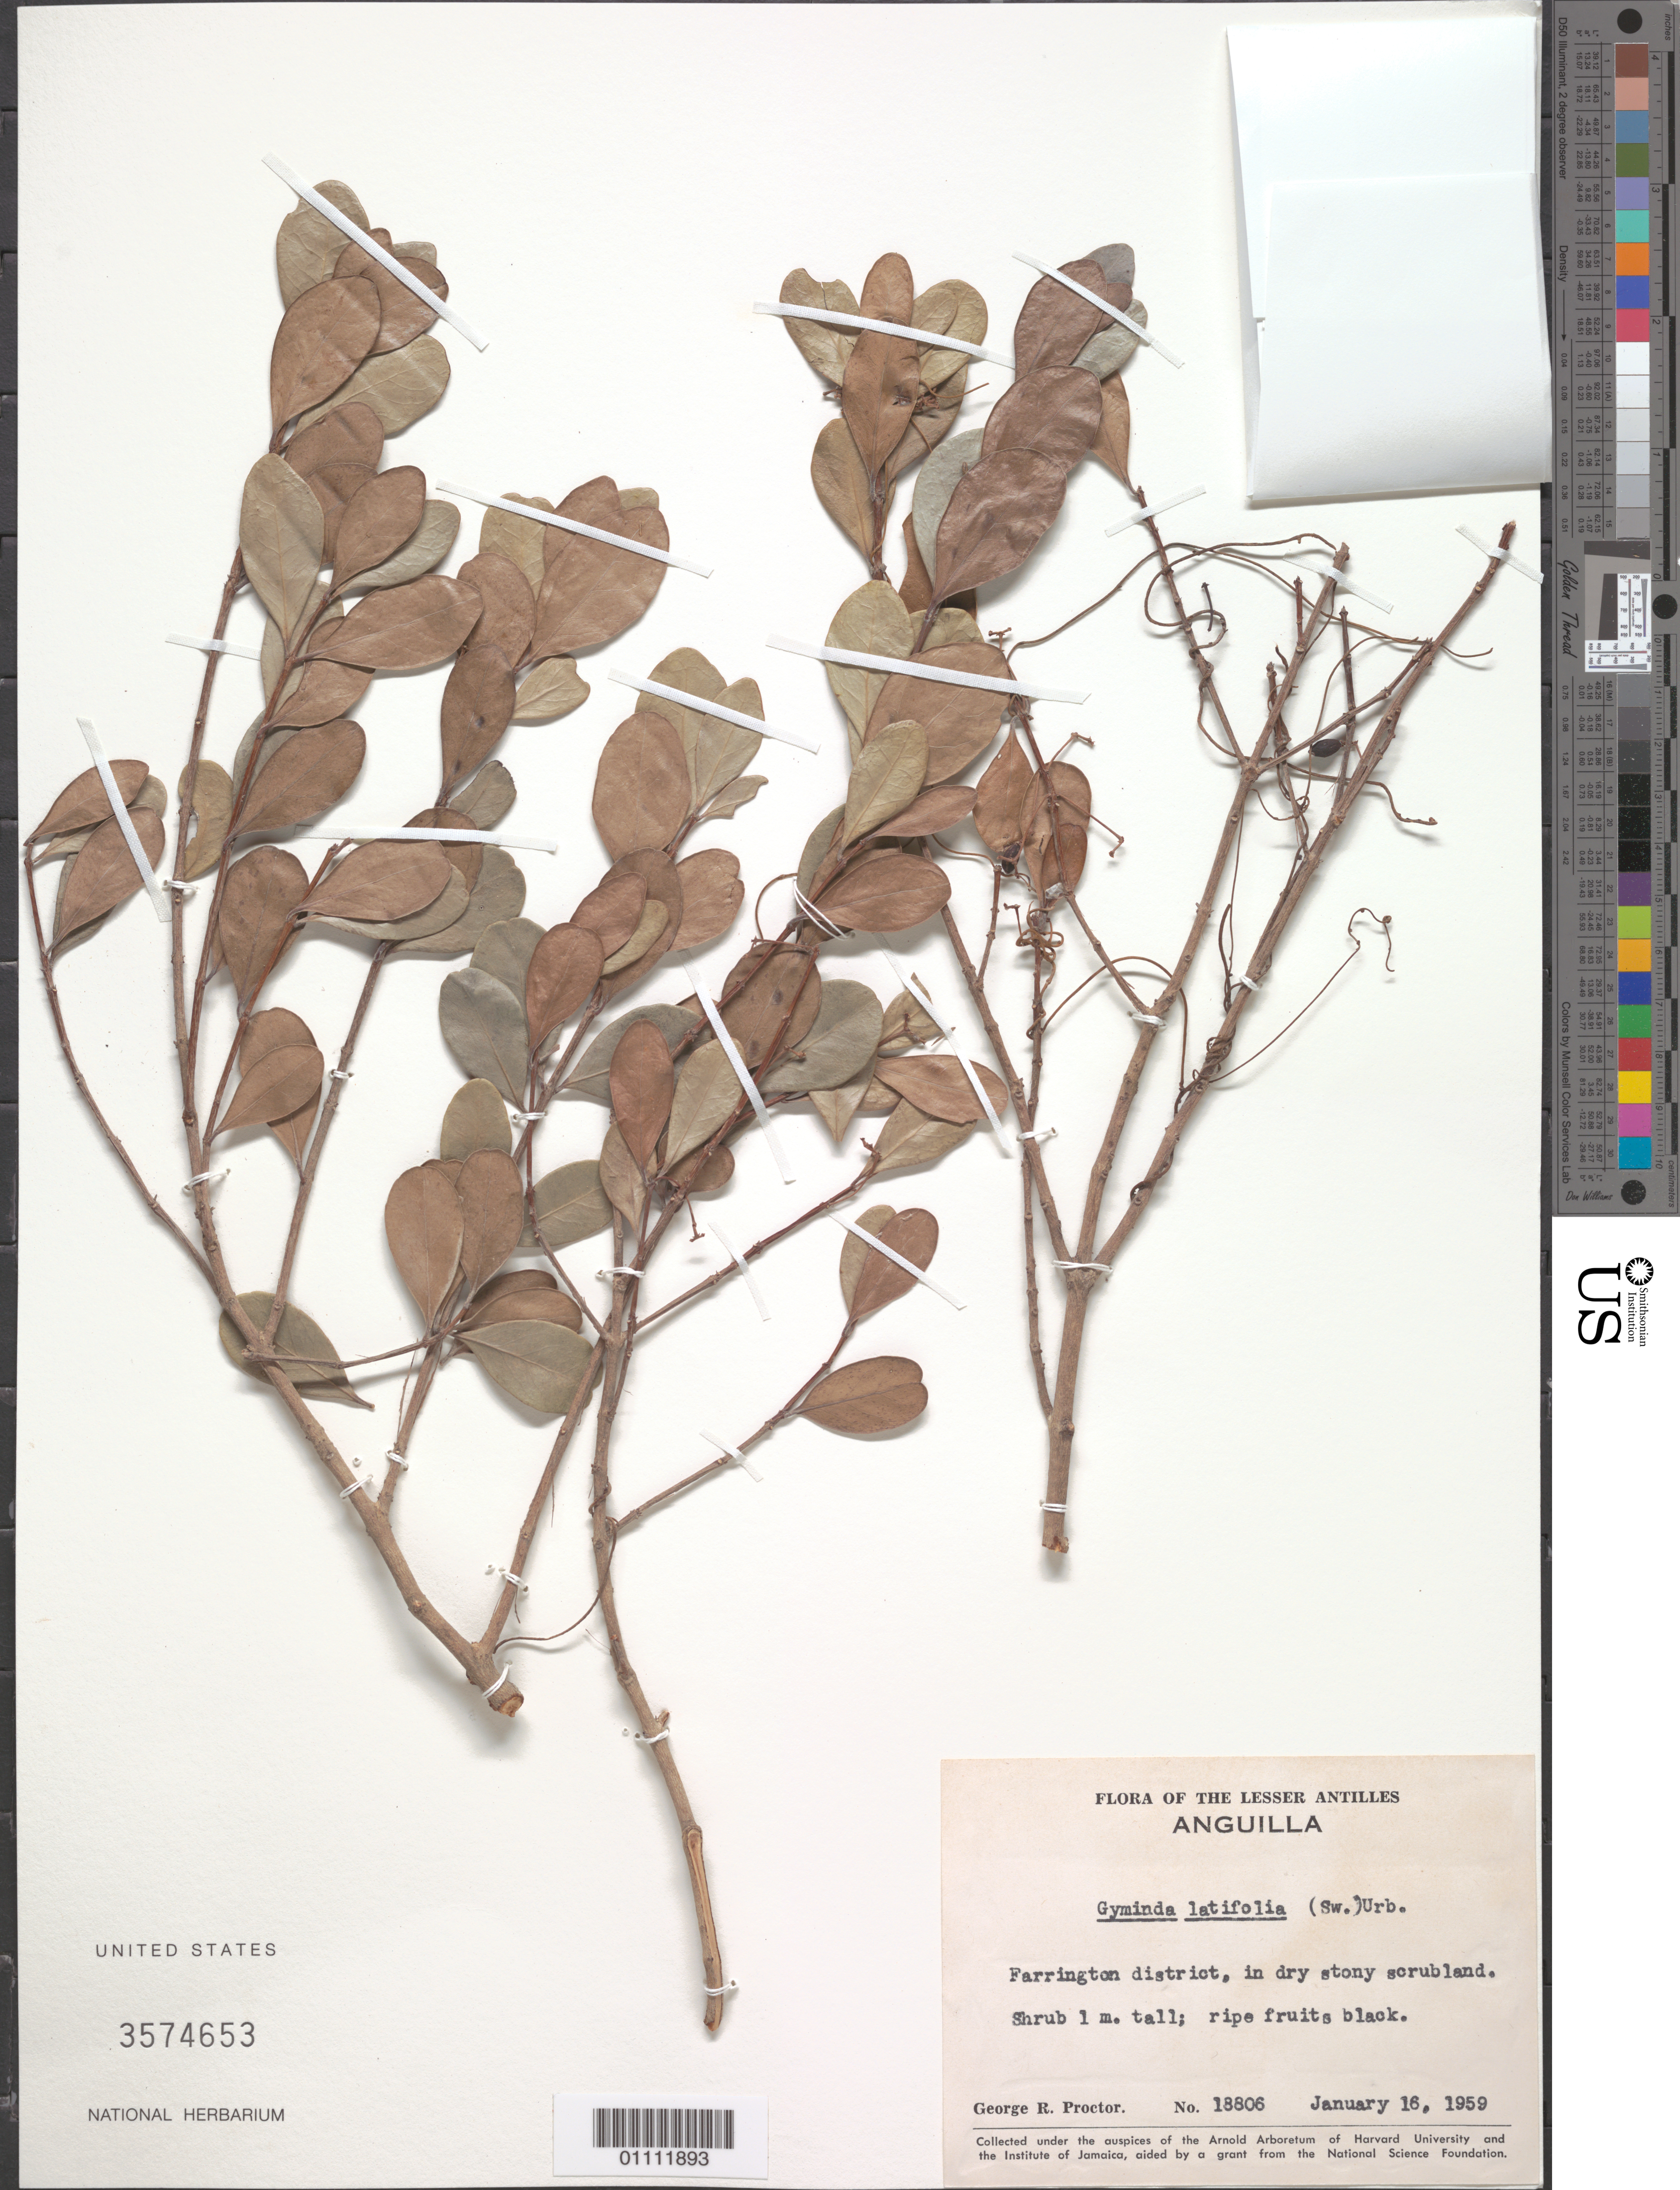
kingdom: Plantae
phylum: Tracheophyta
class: Magnoliopsida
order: Celastrales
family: Celastraceae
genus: Gyminda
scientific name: Gyminda latifolia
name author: (Sw.) Urb.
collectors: G. R. Proctor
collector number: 18806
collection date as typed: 16 Jan 1959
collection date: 1959-01-16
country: Anguilla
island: Antuilla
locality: Farrington district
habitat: In dry stony scrubland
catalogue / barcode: US 3574653